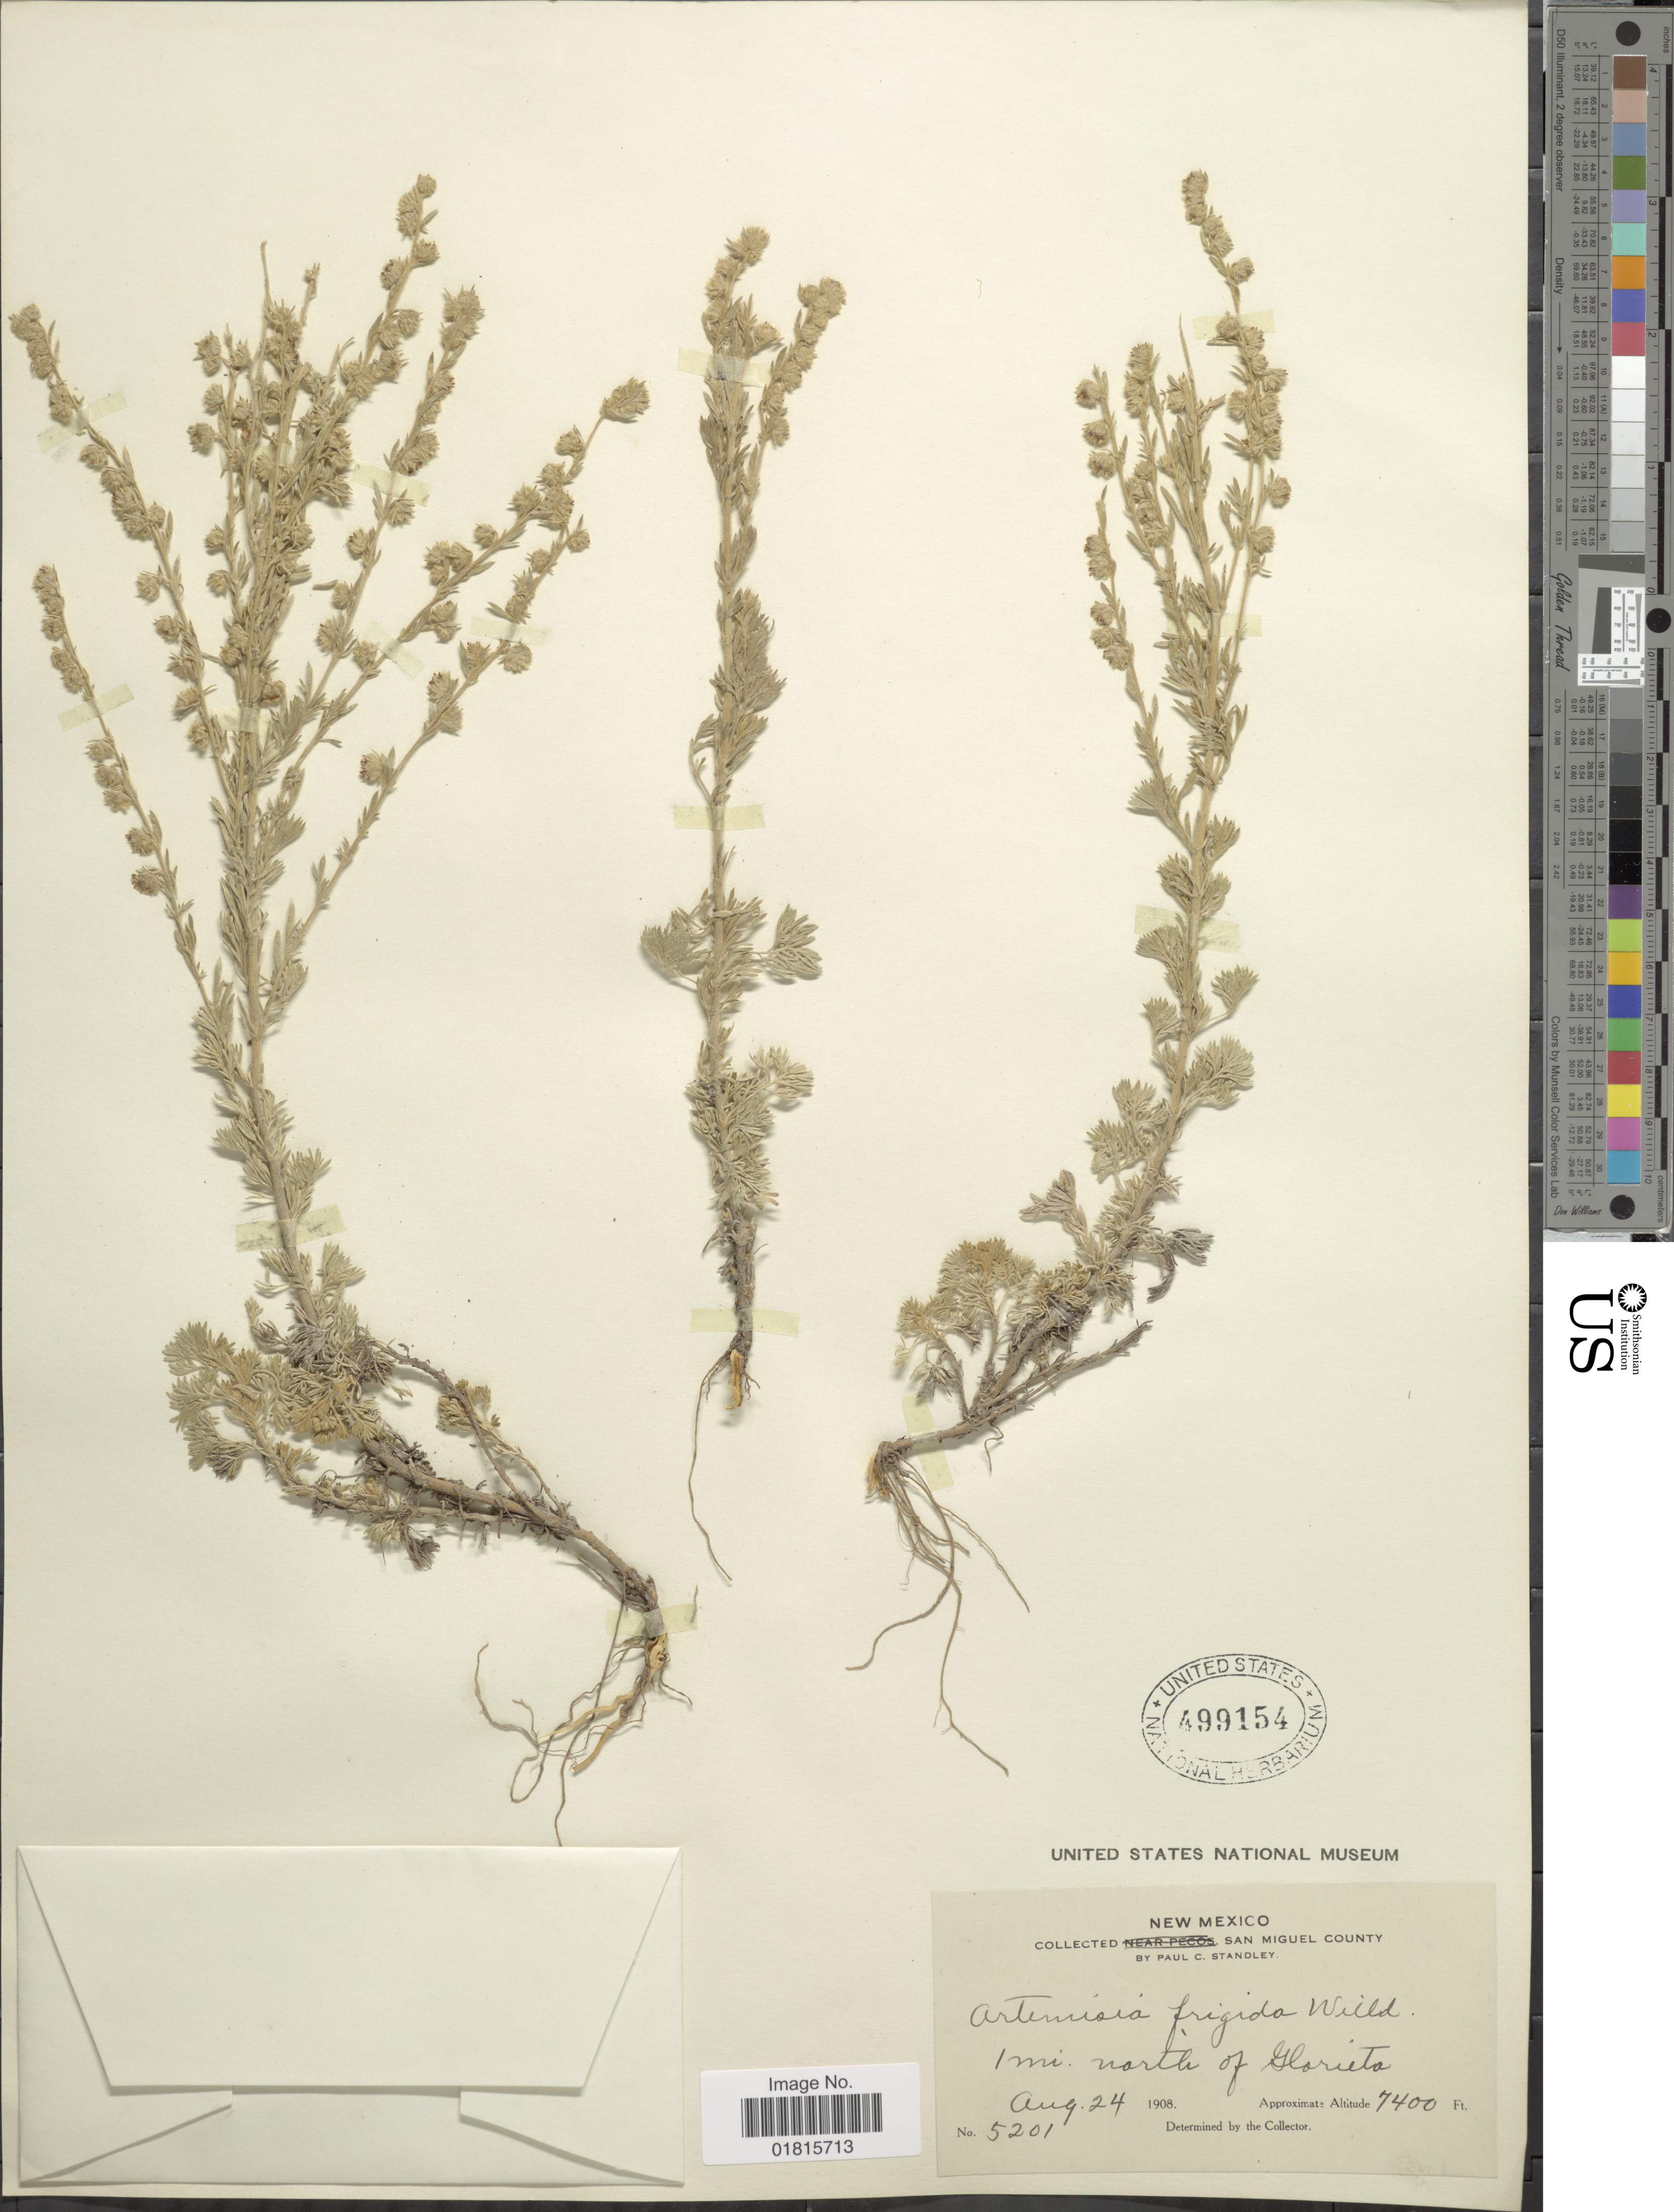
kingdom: Plantae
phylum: Tracheophyta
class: Magnoliopsida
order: Asterales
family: Asteraceae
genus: Artemisia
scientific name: Artemisia frigida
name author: Willd.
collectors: P. C. Standley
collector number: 5201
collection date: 1908-08-24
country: United States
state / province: New Mexico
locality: San Miguel County, 1 mi. north of Glorieta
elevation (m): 2256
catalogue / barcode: US 499154